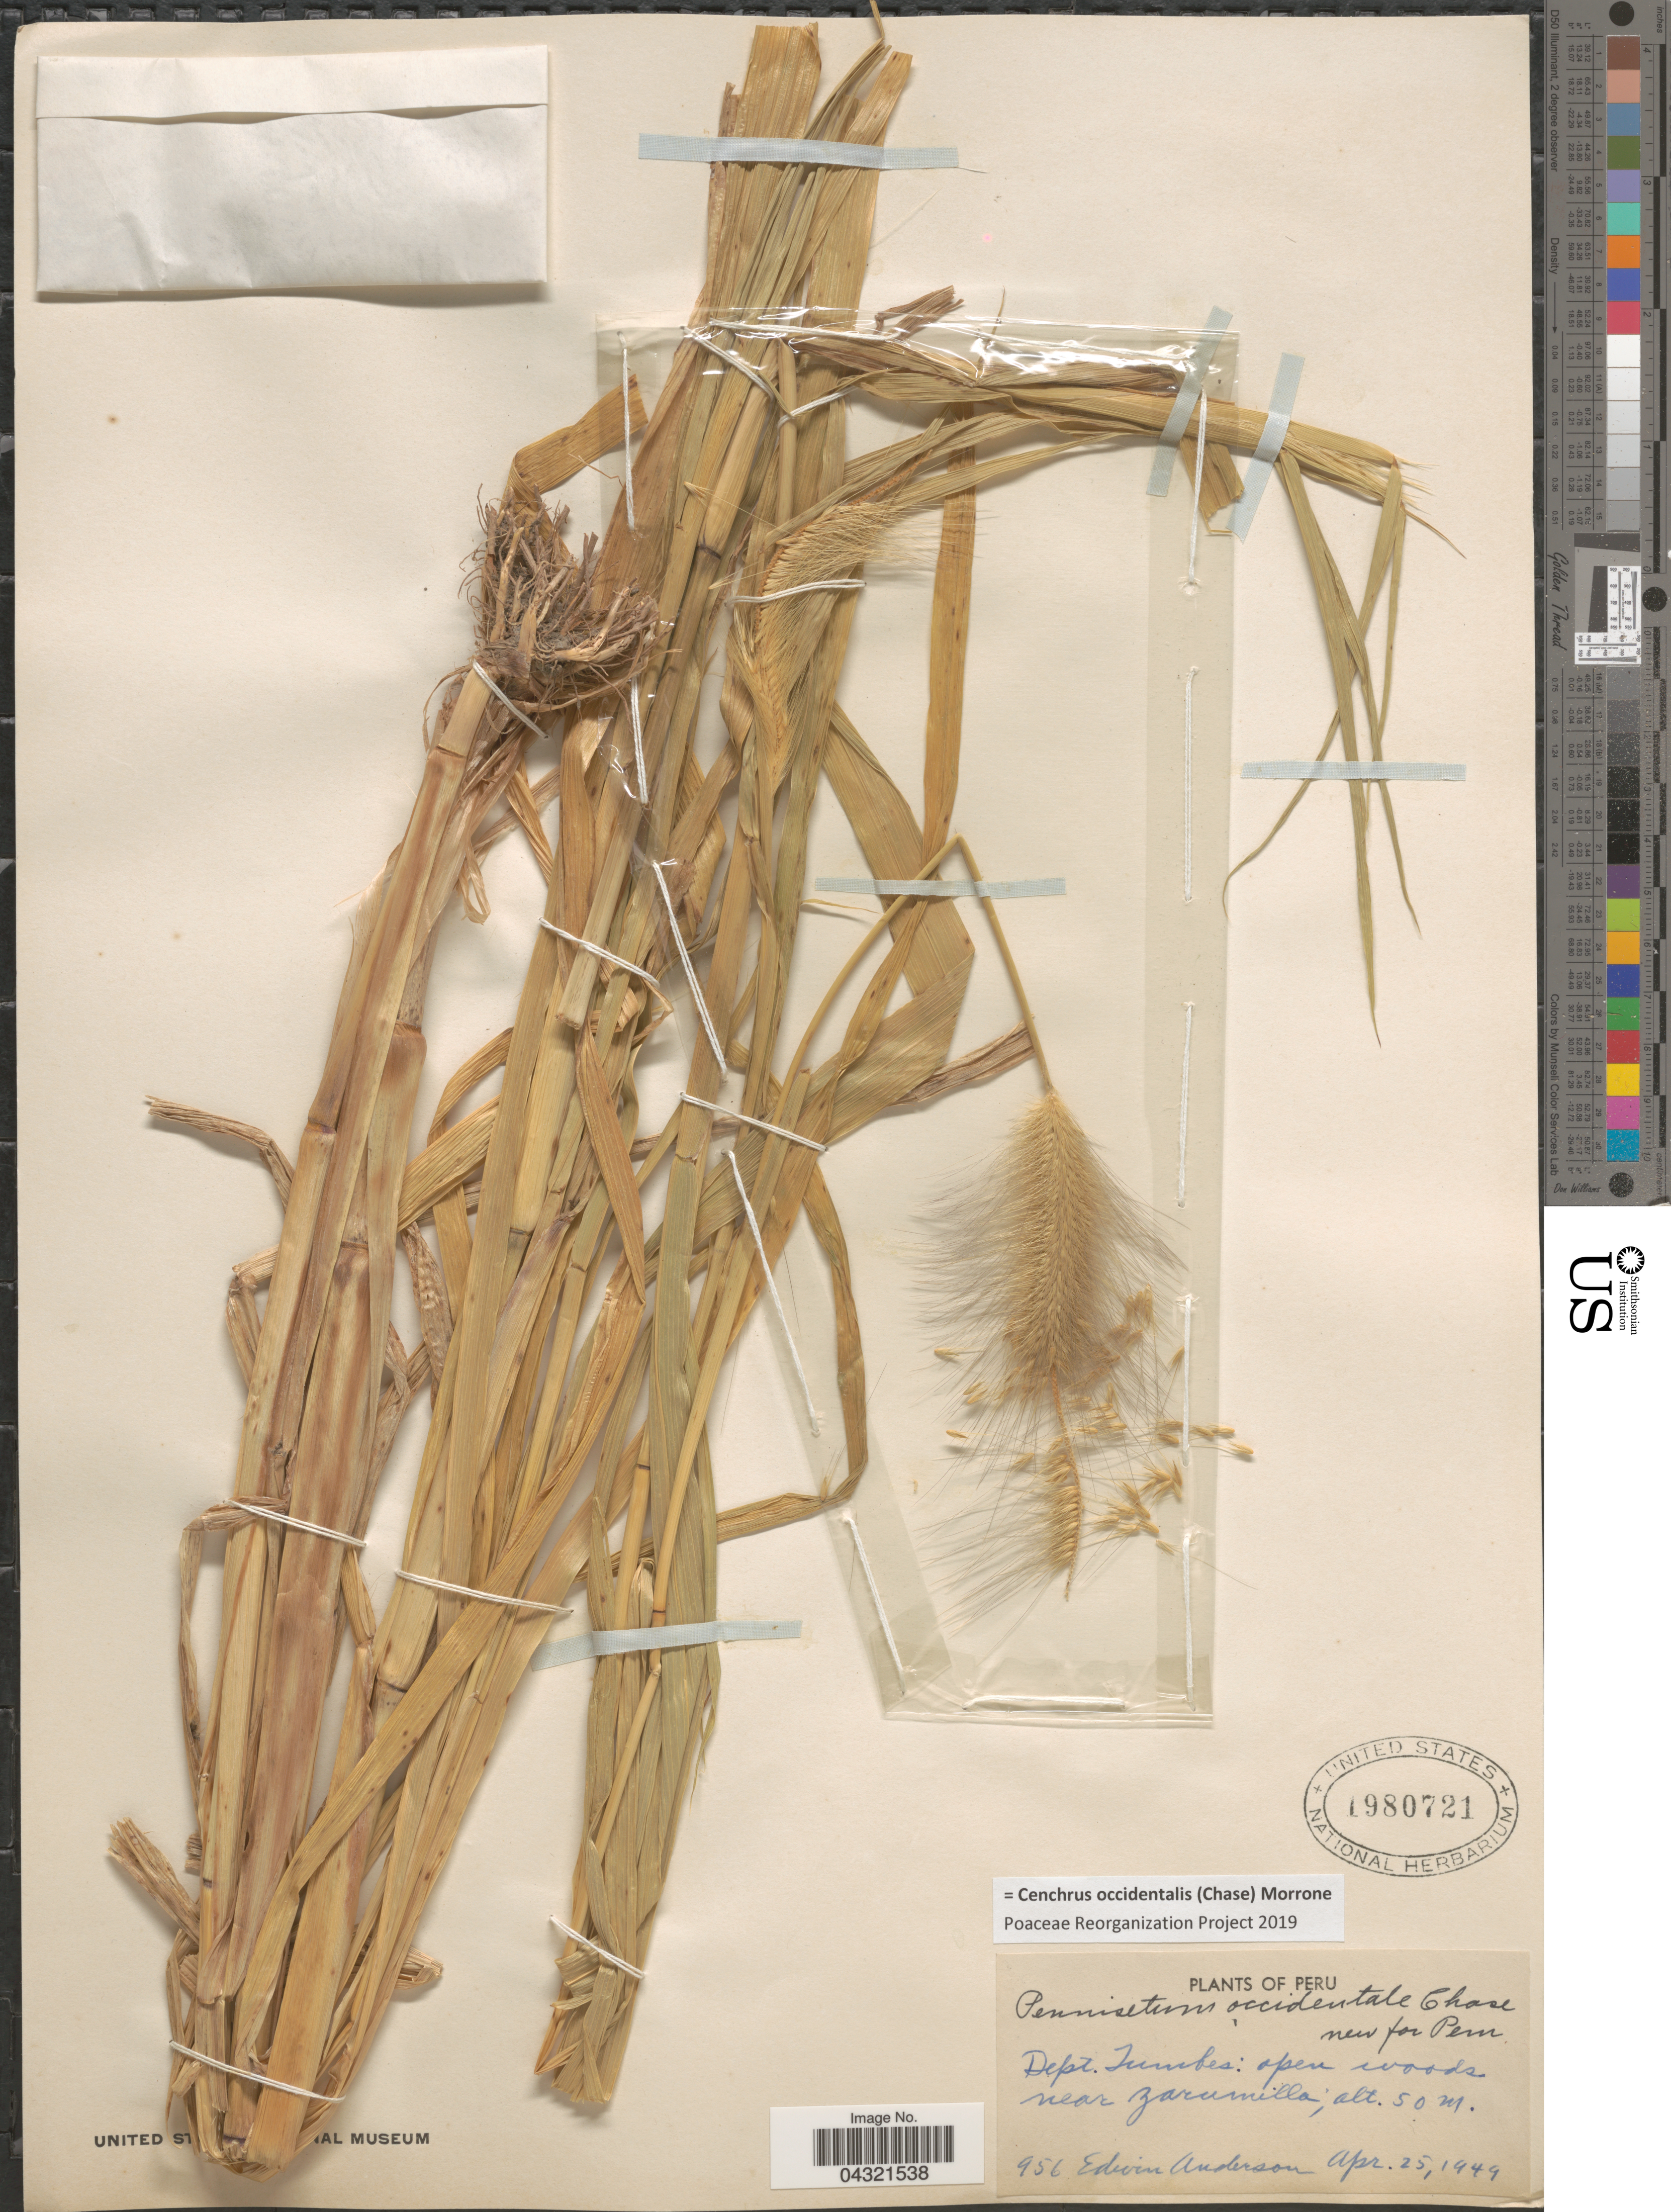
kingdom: Plantae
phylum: Tracheophyta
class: Liliopsida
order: Poales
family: Poaceae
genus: Cenchrus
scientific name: Cenchrus occidentalis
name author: (Chase) Morrone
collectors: E. Anderson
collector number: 956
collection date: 1949-04-25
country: Peru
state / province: Tumbes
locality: Dept. Tumbes: Open woods near Zarumilla.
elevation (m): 50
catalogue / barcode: US 1980721